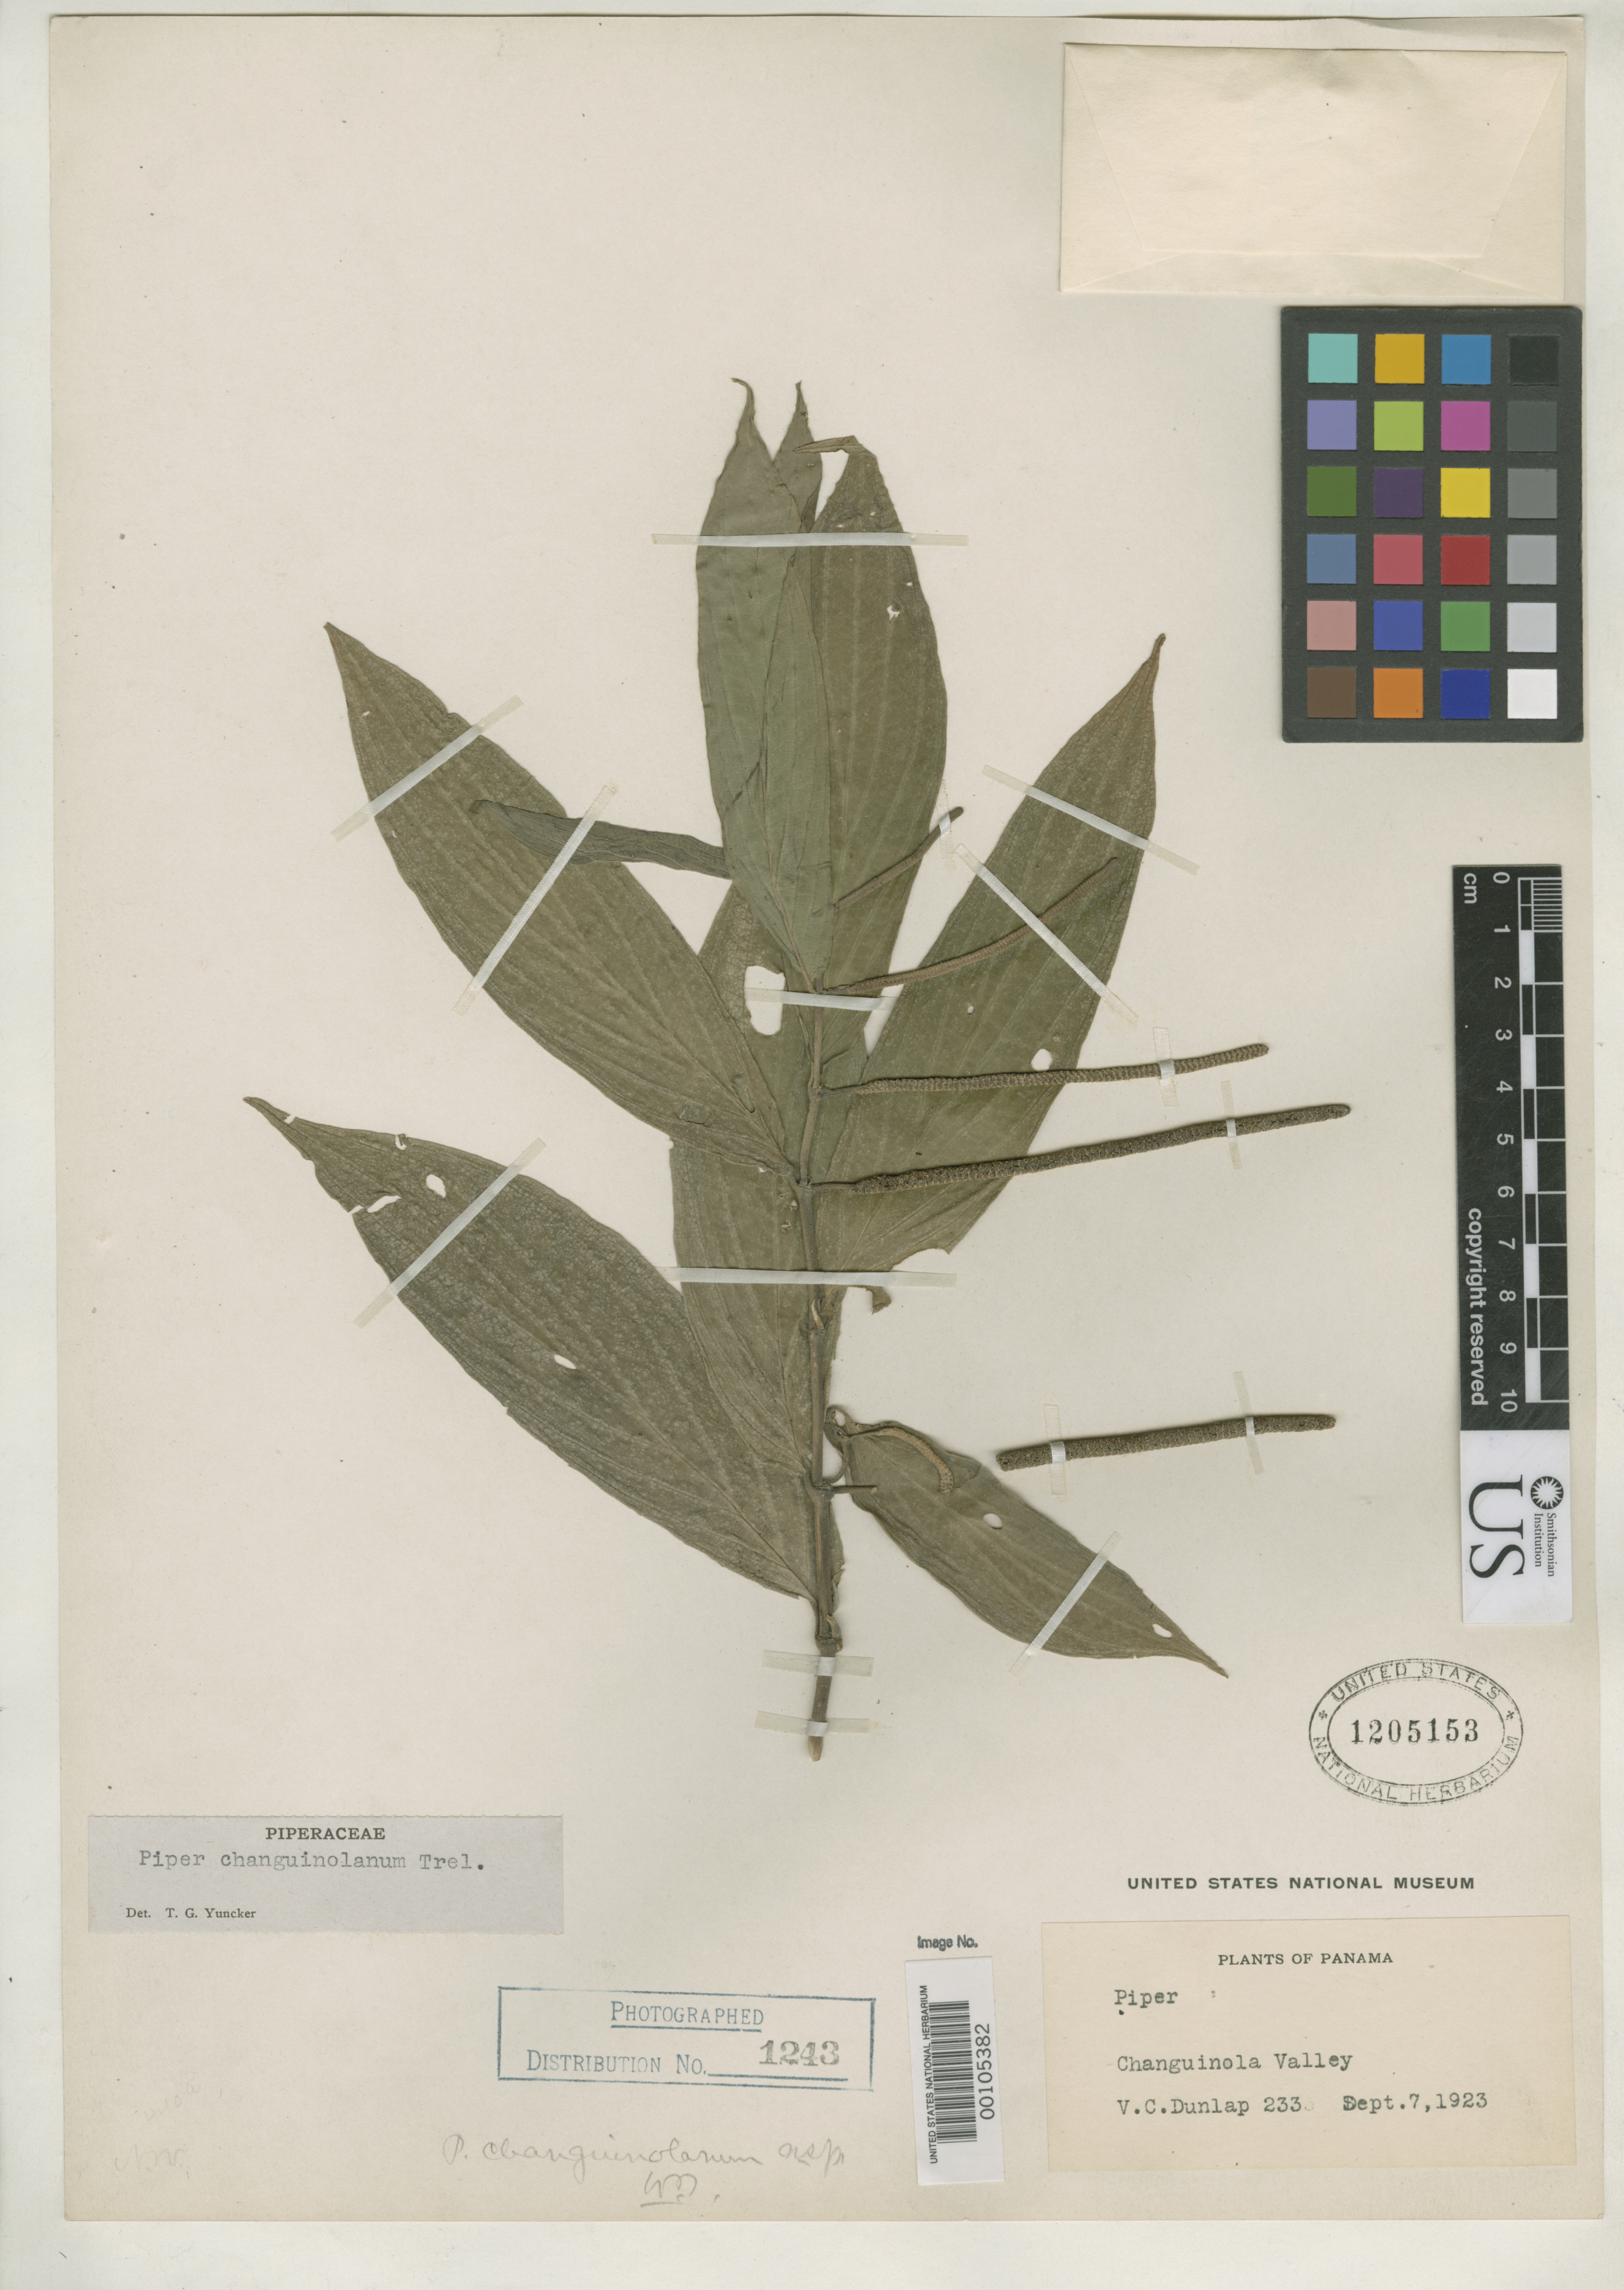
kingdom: Plantae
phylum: Tracheophyta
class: Magnoliopsida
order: Piperales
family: Piperaceae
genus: Piper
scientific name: Piper changuinolanum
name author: Trel.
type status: Holotype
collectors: V. C. Dunlap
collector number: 233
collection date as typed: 07 Sep 1923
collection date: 1923-09-07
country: Panama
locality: Changuinola Valley.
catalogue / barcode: US 1205153